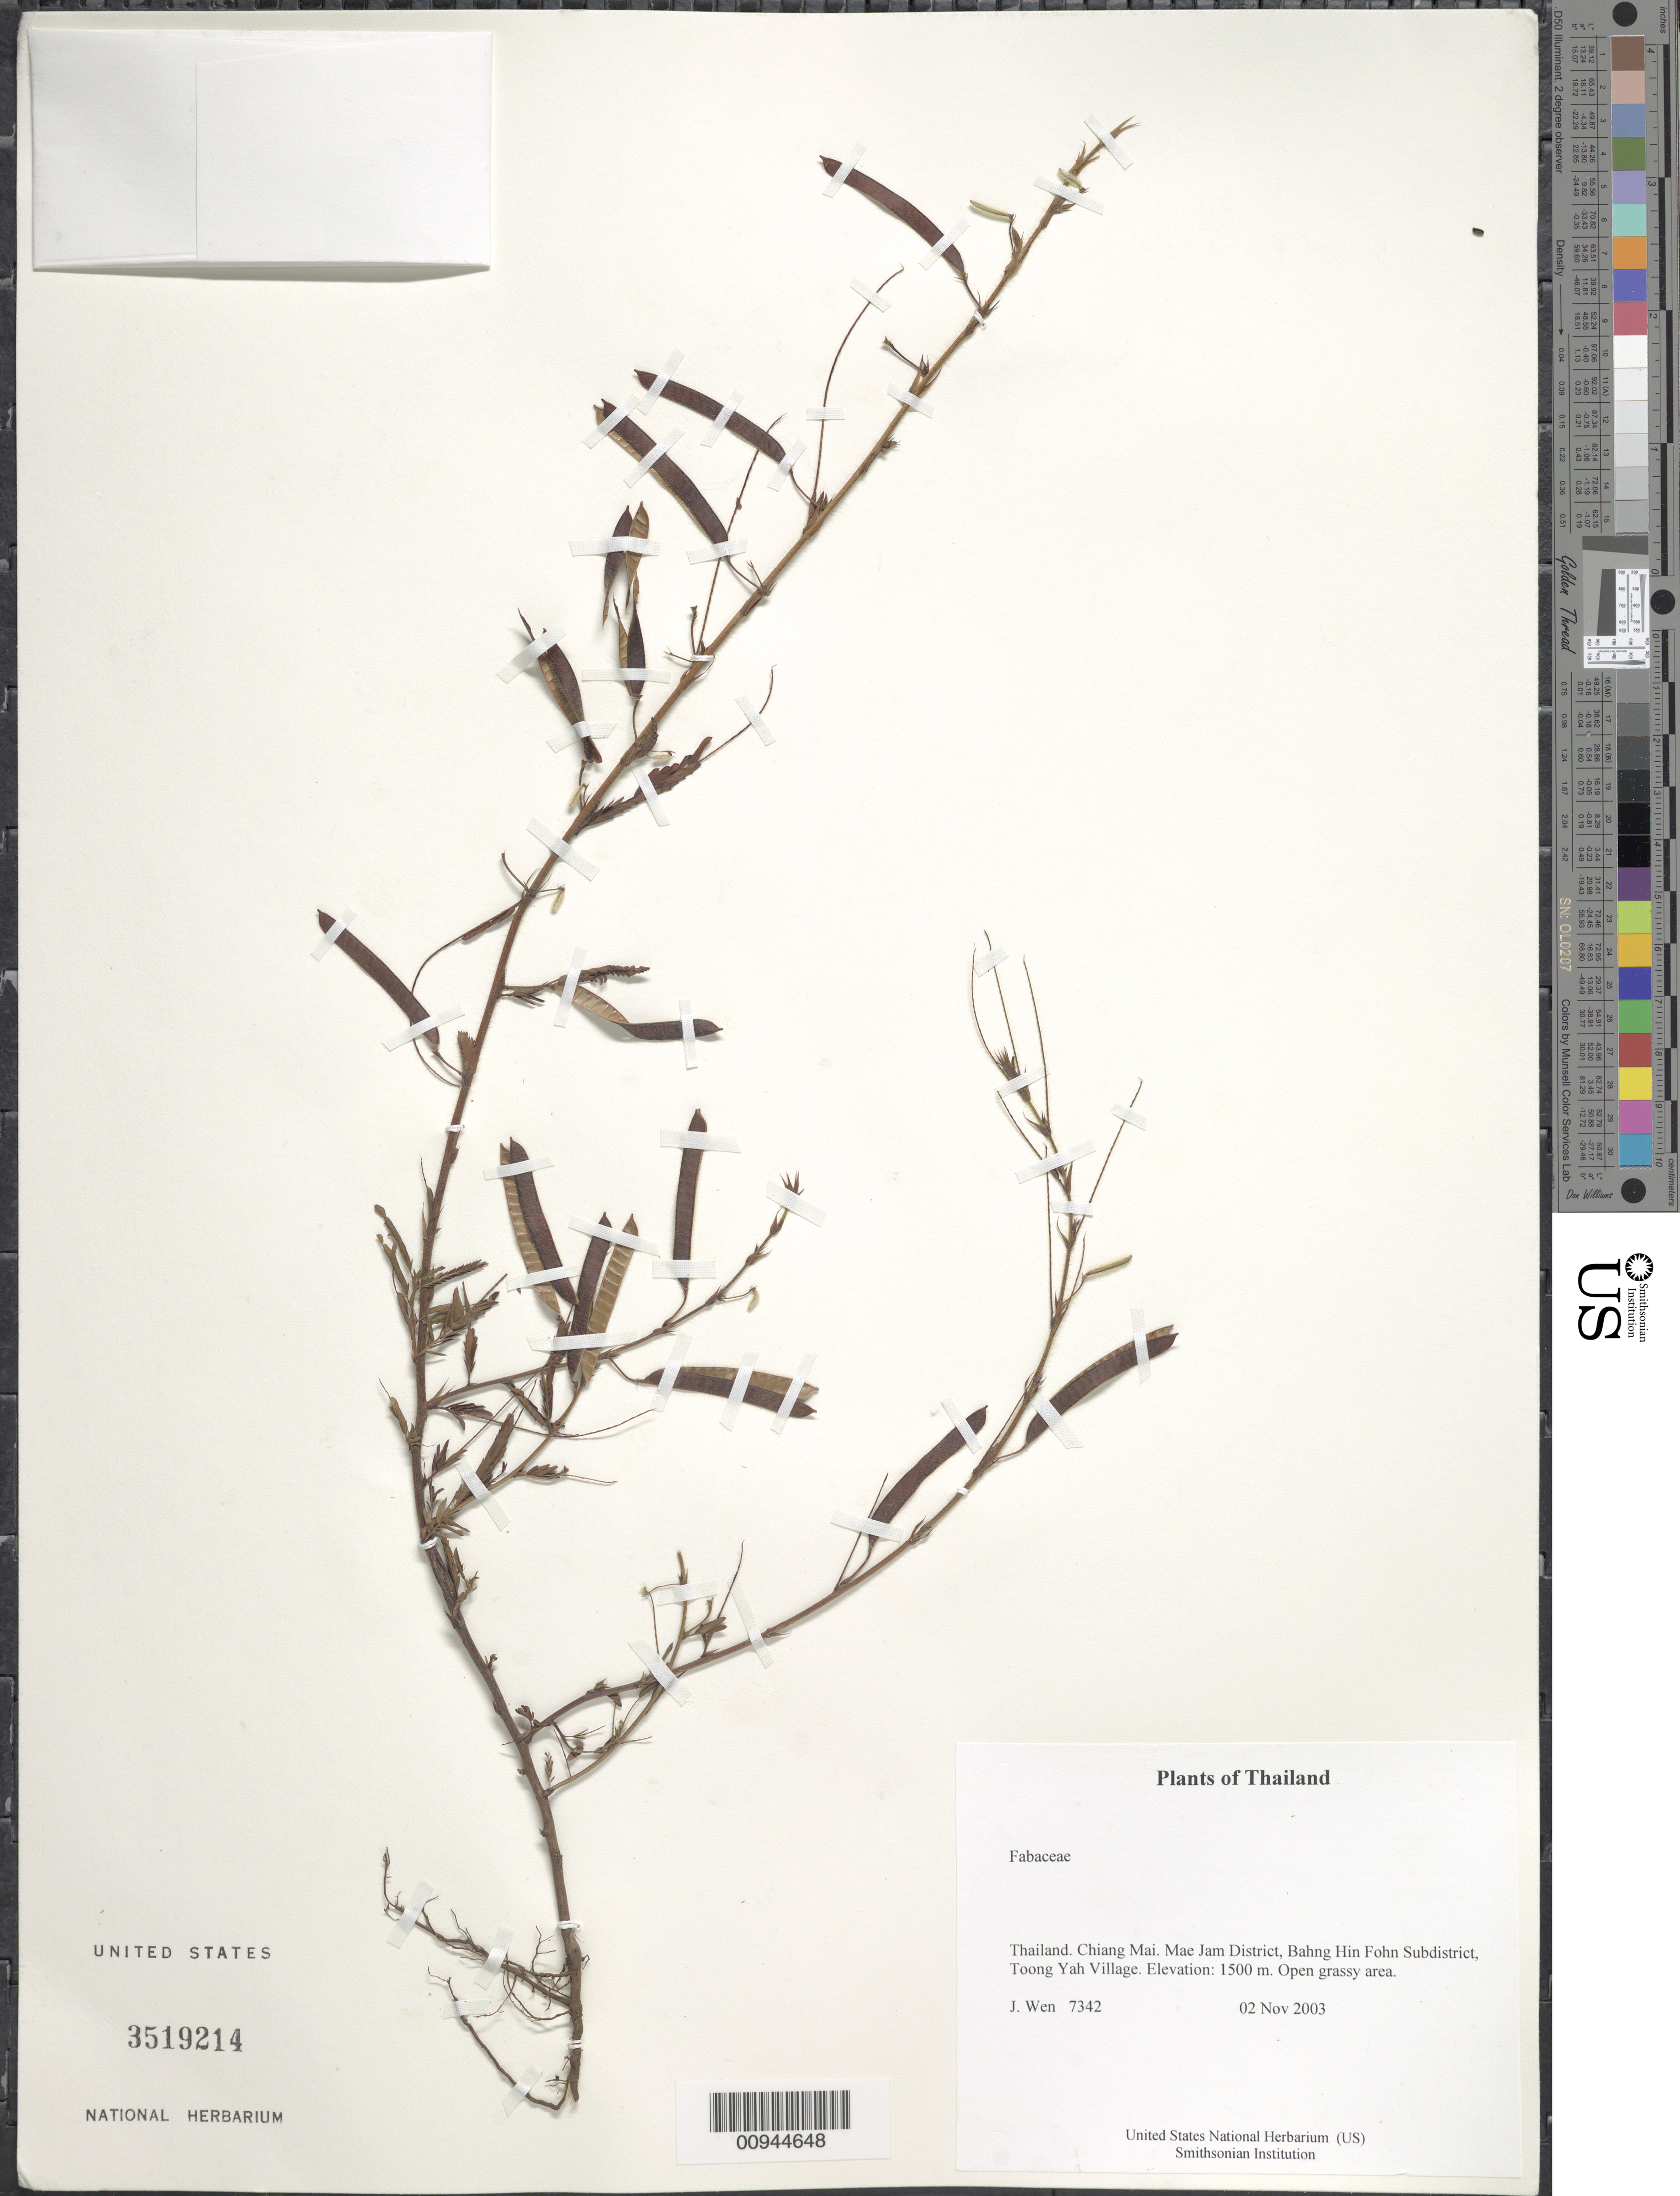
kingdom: Plantae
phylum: Tracheophyta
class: Magnoliopsida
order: Fabales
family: Fabaceae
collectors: J. Wen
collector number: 7342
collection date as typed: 02 Nov 2003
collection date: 2003-11-02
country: Thailand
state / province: Chiang Mai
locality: Mae Jam District, Bahng Hin Fohn Subdistrict, Toong Yah Village.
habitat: Open grassy area.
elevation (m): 1500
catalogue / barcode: US 3519214